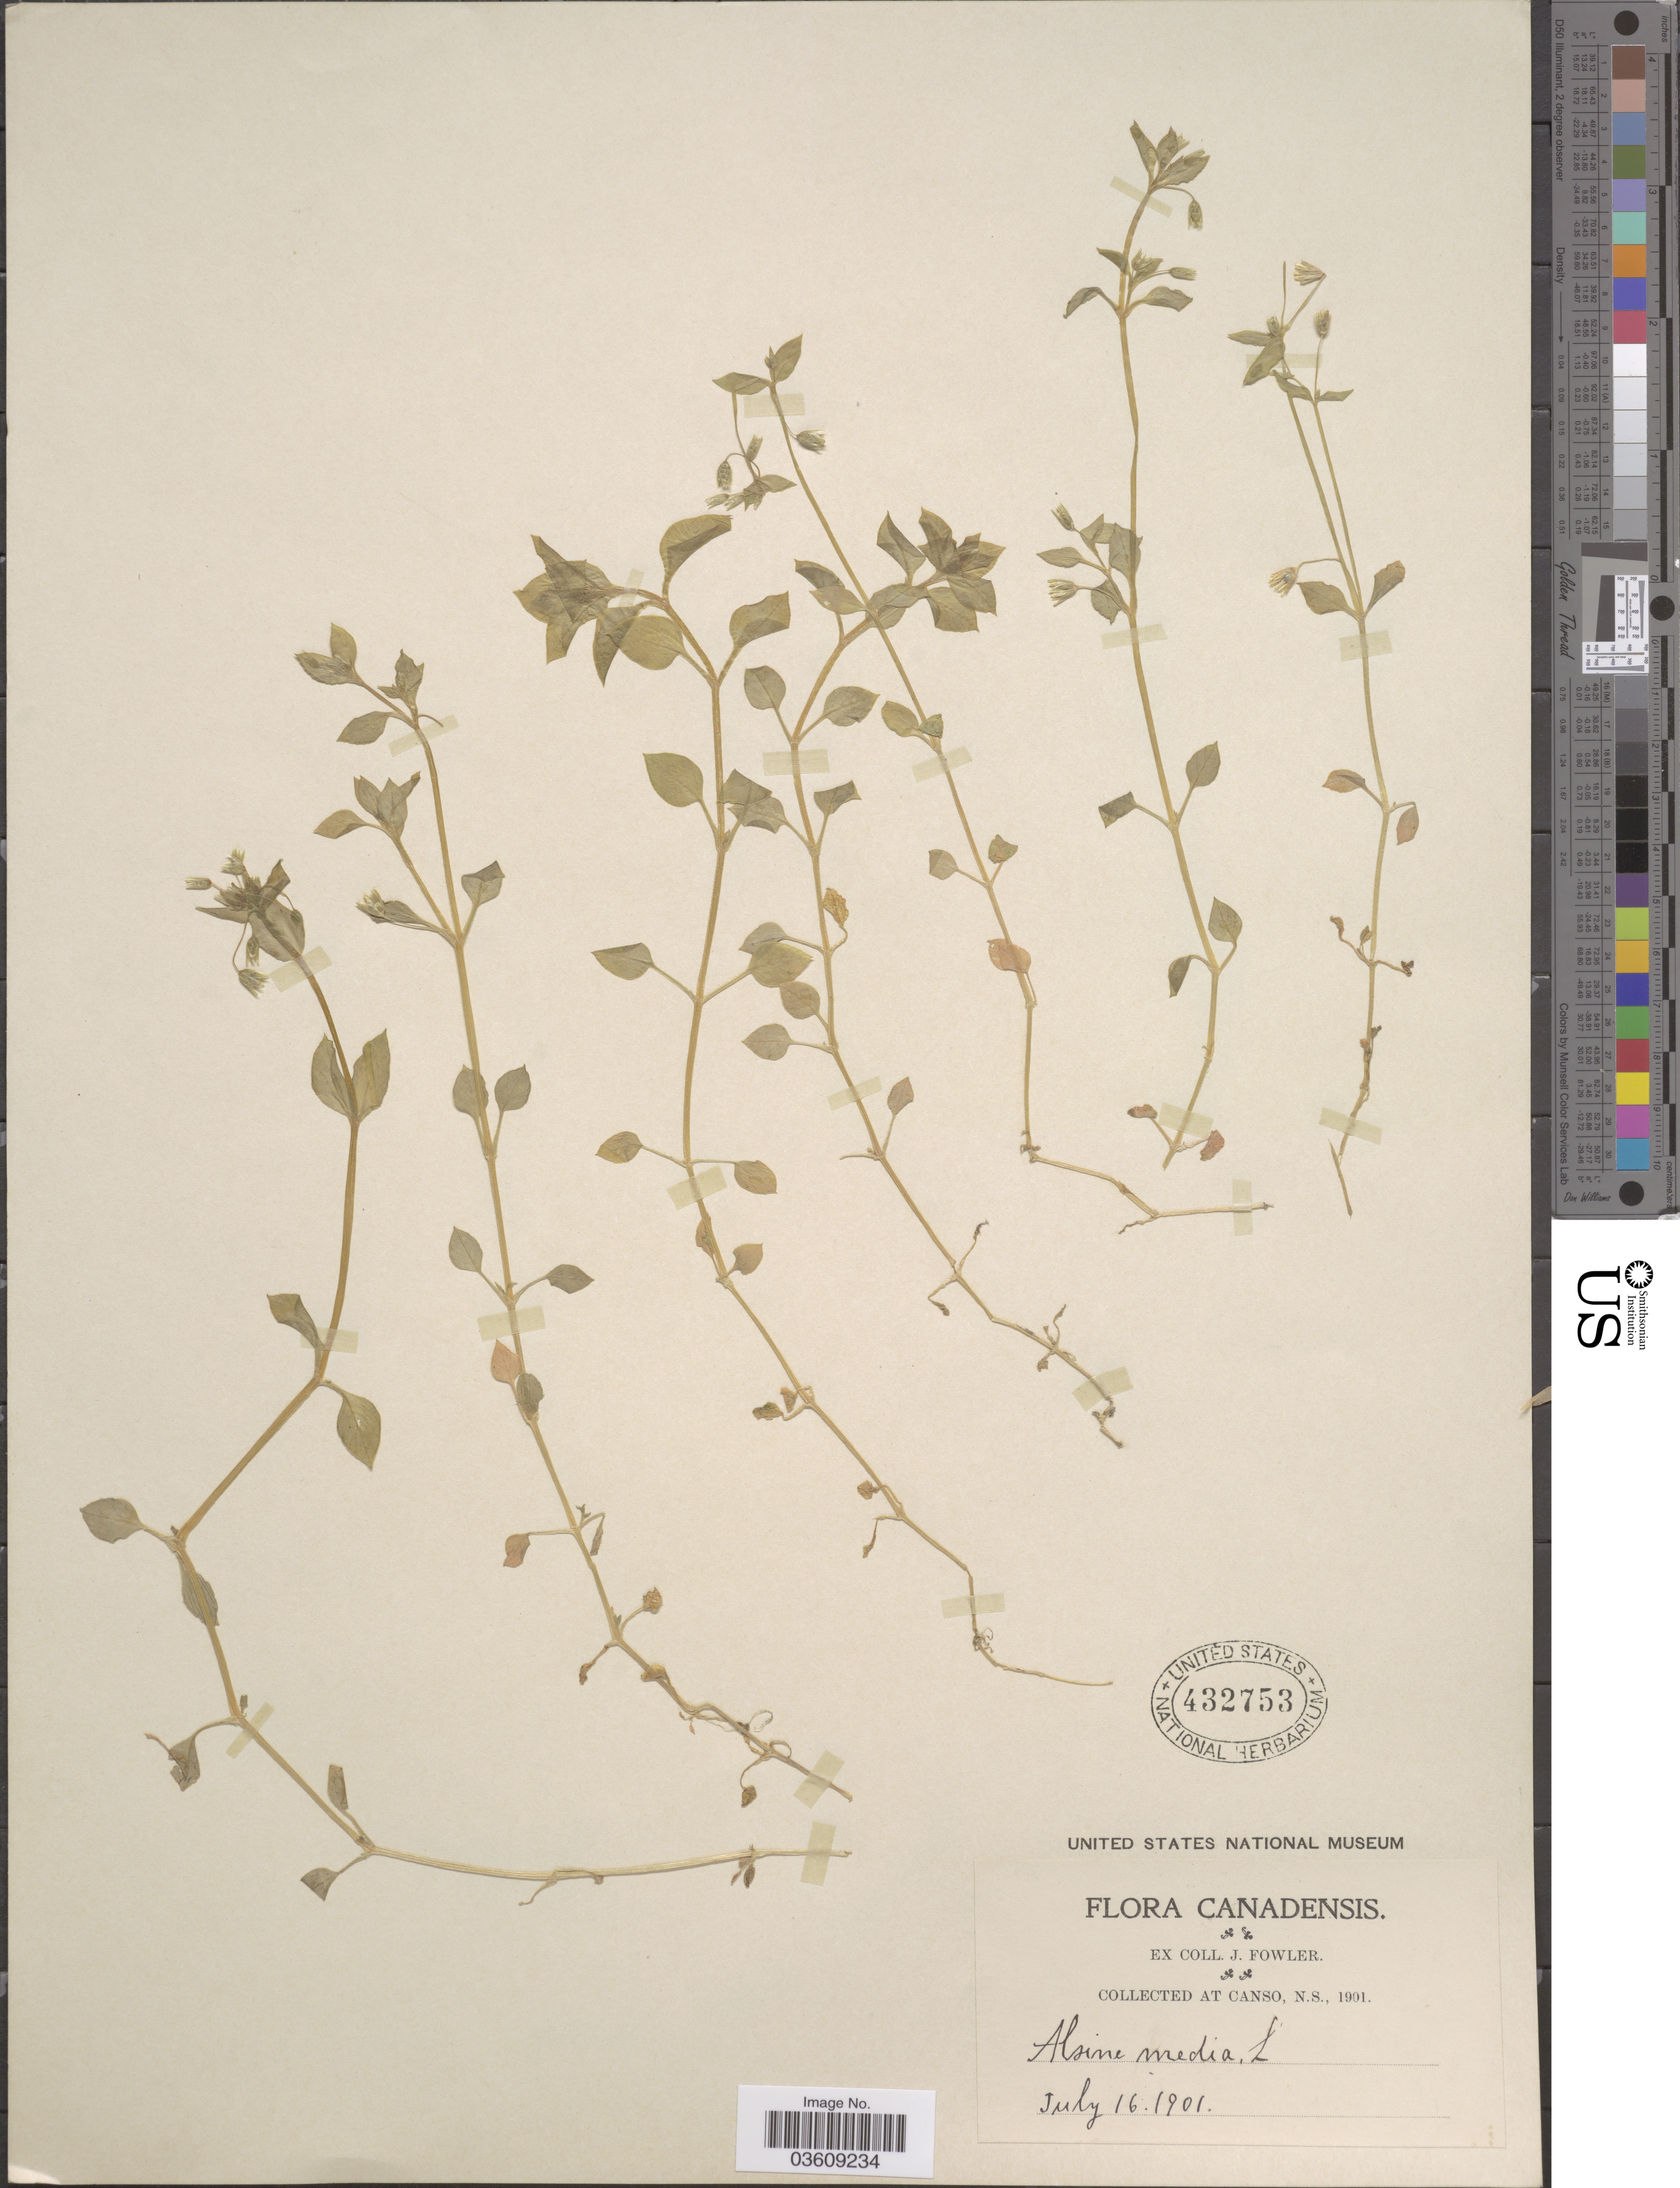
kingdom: Plantae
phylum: Tracheophyta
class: Magnoliopsida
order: Caryophyllales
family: Caryophyllaceae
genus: Stellaria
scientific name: Stellaria media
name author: (L.) Vill.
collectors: J. Fowler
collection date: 1901-07-16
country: Canada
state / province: Nova Scotia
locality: At Canso.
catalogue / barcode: US 432753